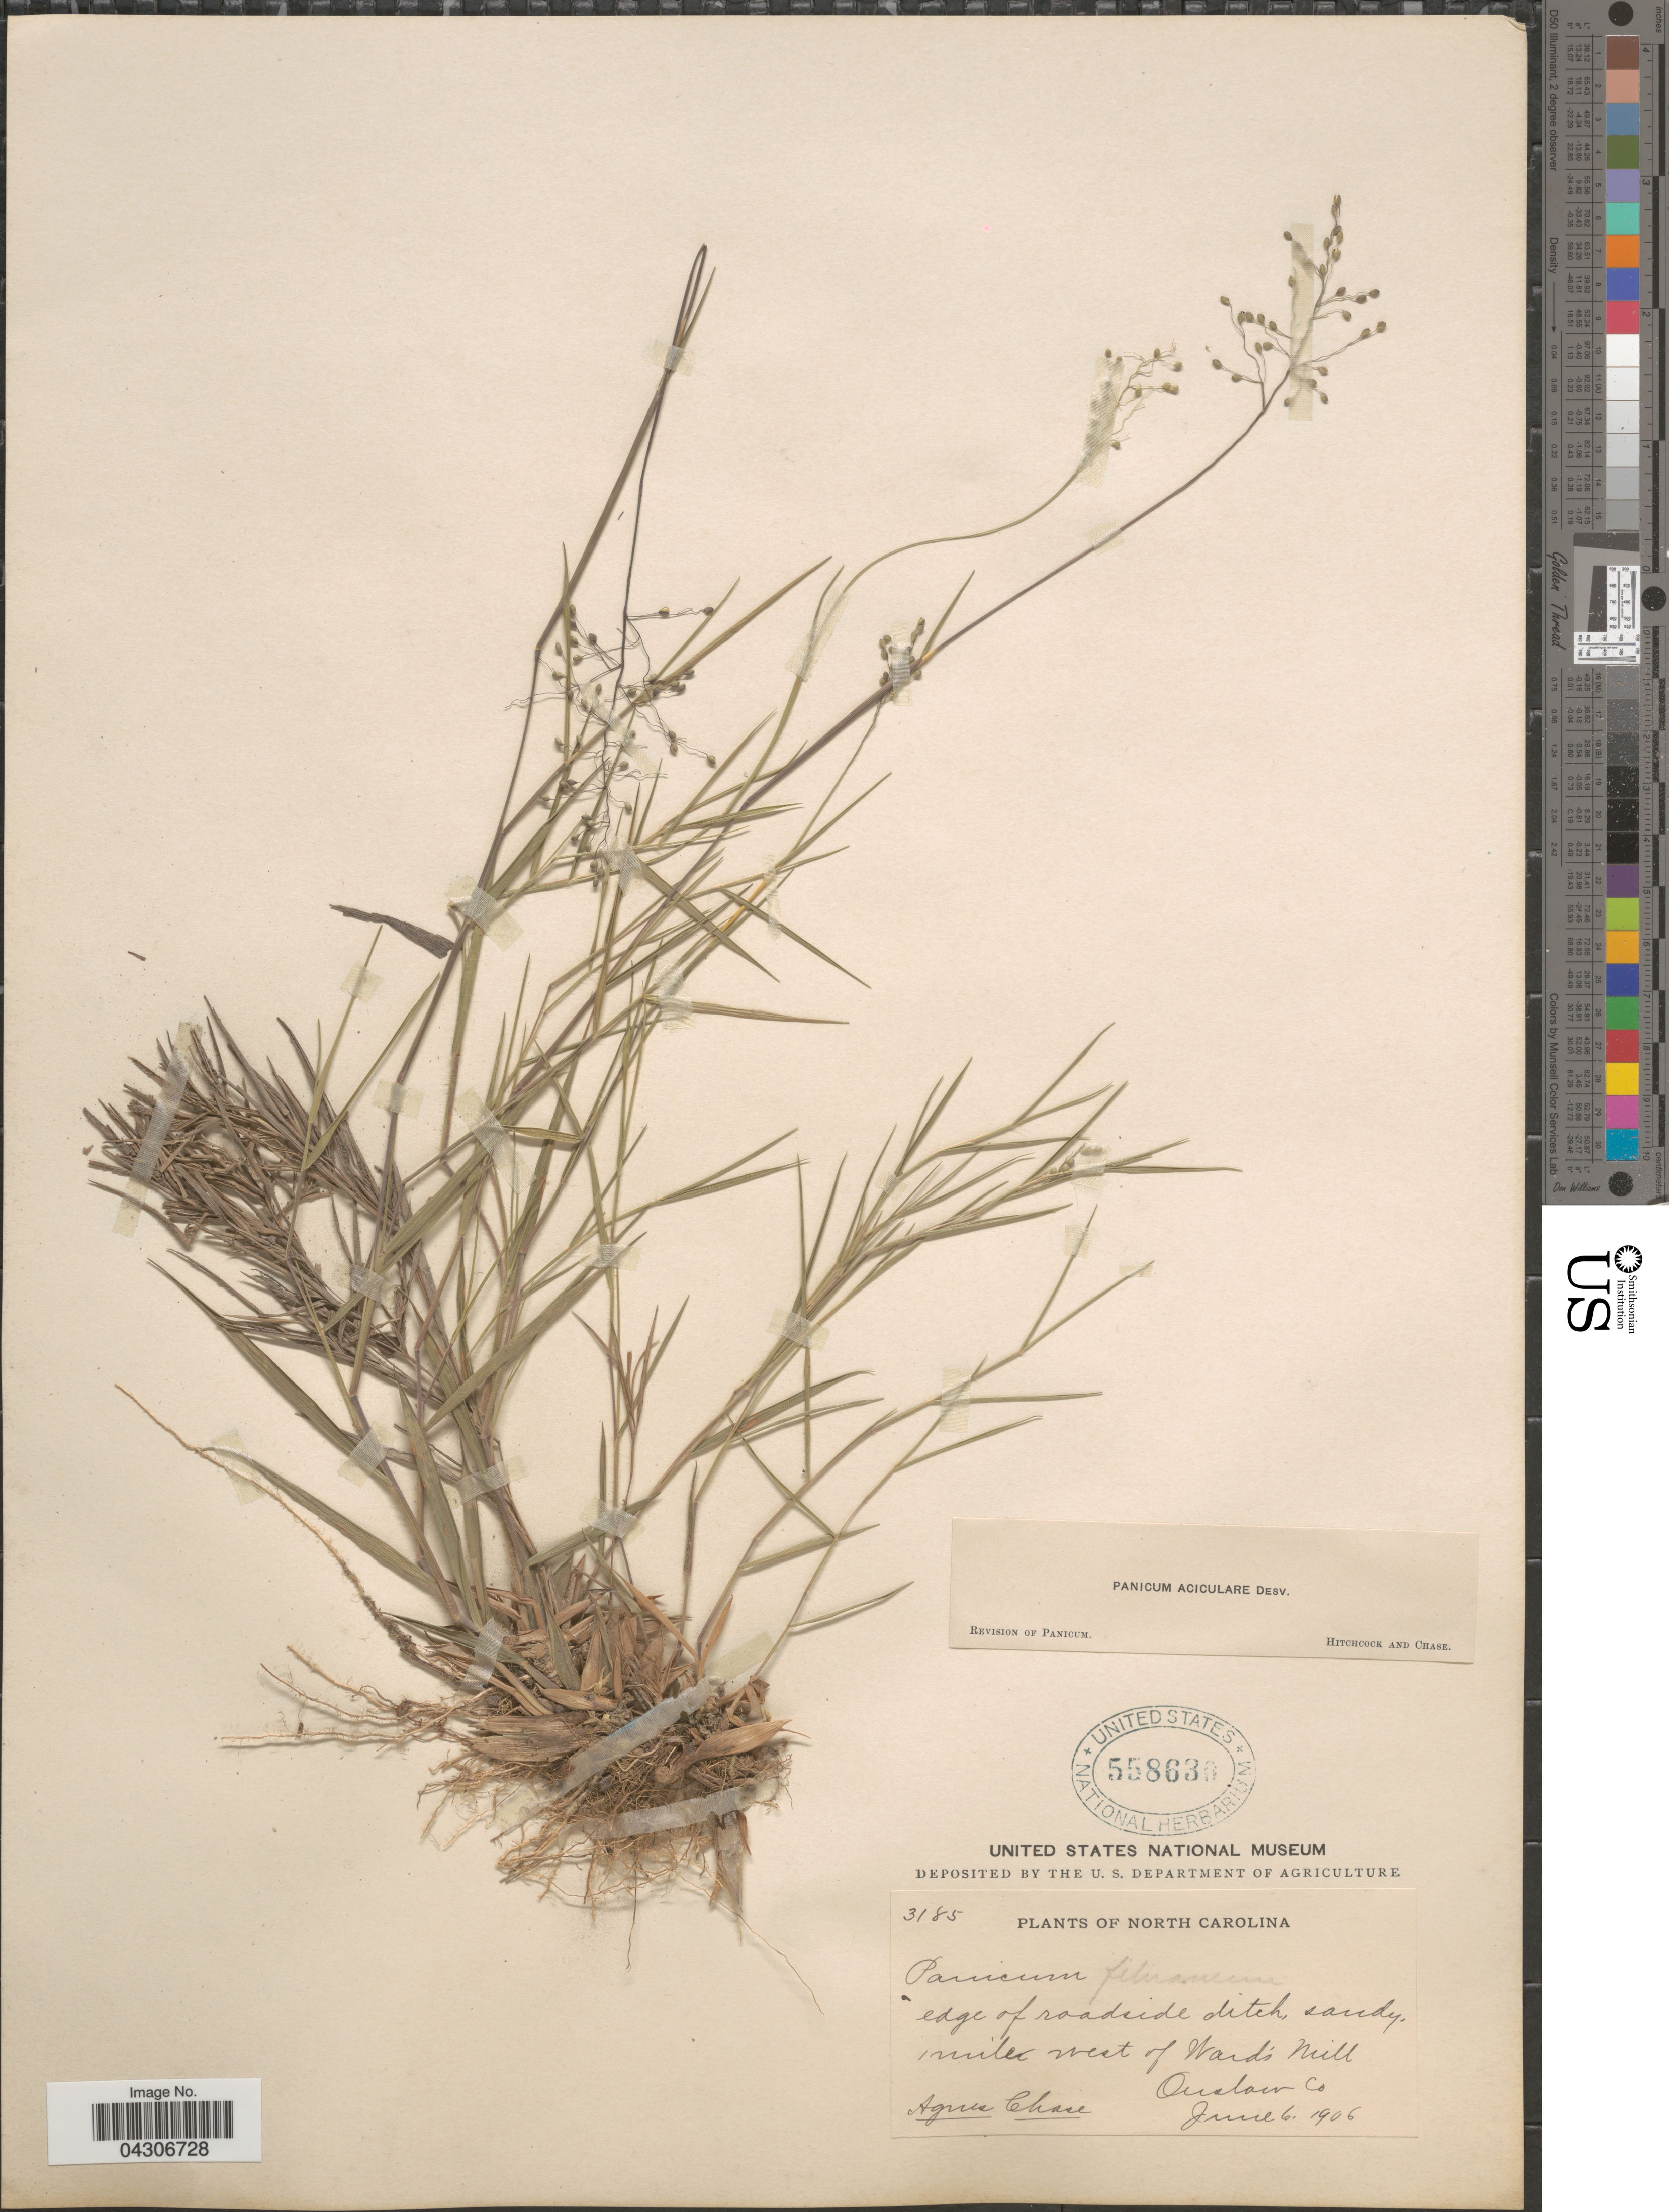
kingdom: Plantae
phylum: Tracheophyta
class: Liliopsida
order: Poales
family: Poaceae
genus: Dichanthelium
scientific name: Dichanthelium aciculare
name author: (Desv. ex Poir.) Gould & C.A. Clark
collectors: A. Chase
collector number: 3185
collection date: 1906-06-06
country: United States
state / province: North Carolina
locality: Edge of roadside ditch, sandy, 1 mile west of Ward's Mill. Onslow Co.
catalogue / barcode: US 558630